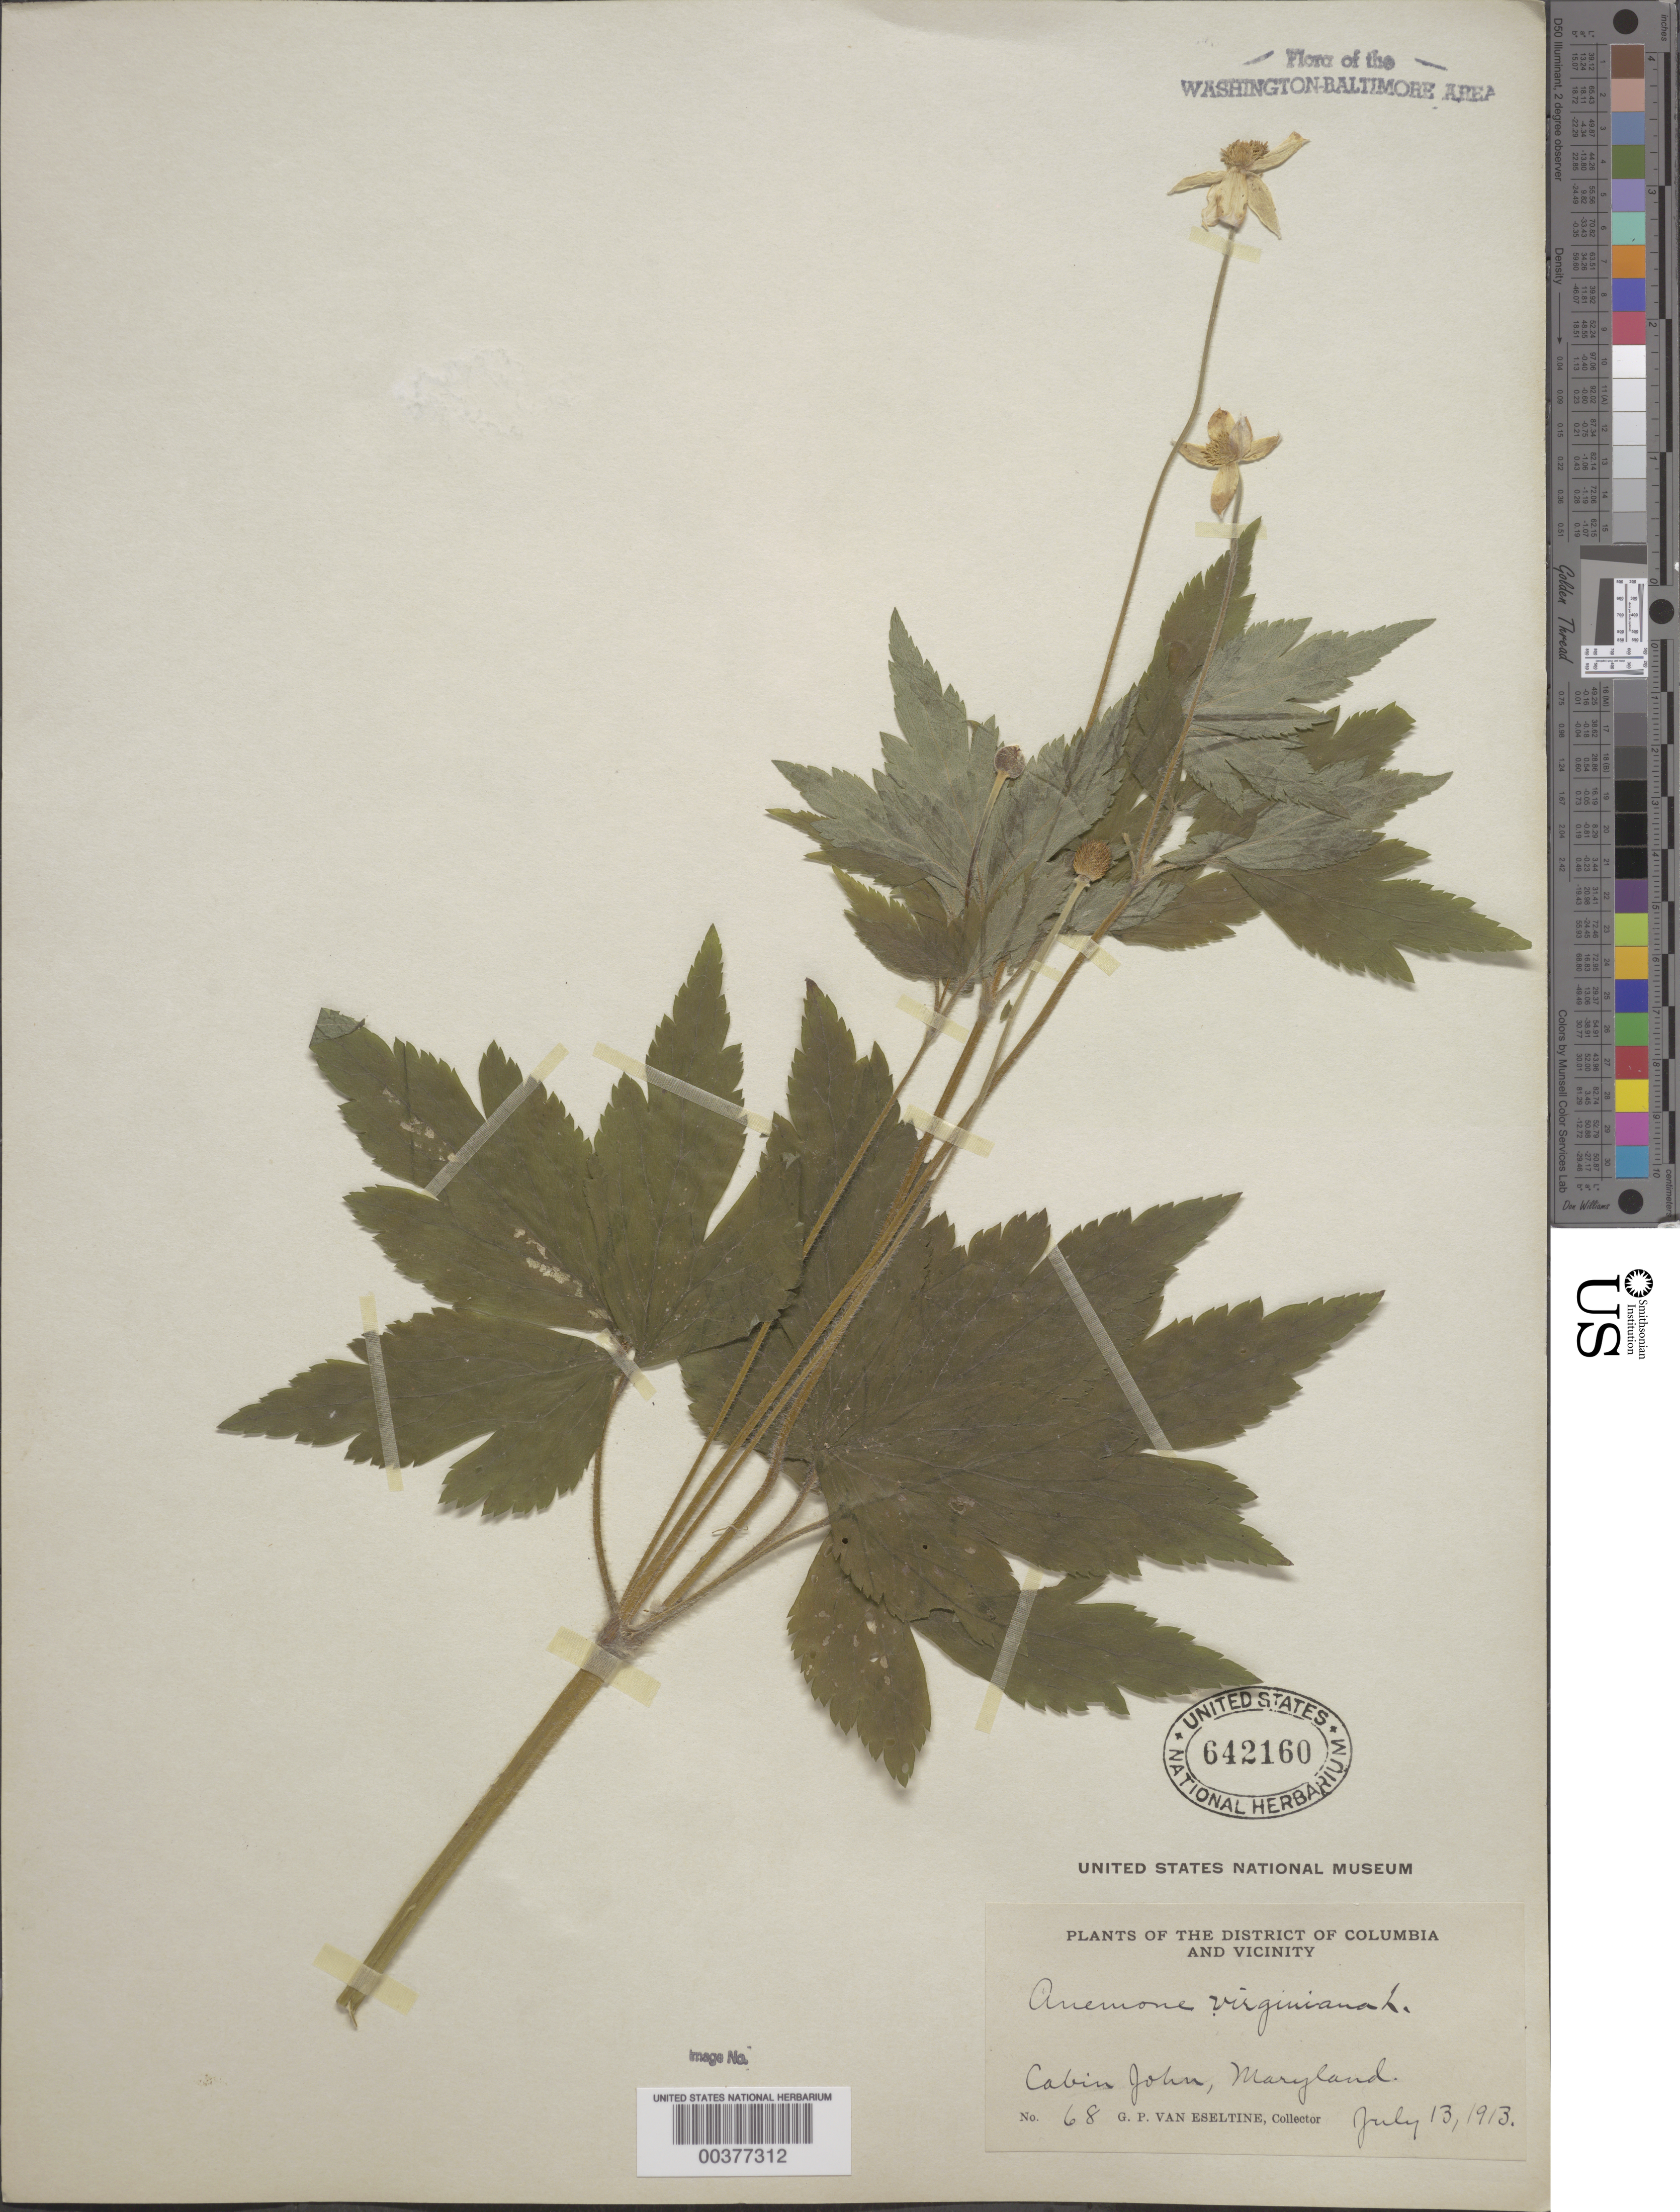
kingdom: Plantae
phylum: Tracheophyta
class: Magnoliopsida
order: Ranunculales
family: Ranunculaceae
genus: Anemone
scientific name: Anemone virginiana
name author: L.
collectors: G. P. Van Eseltine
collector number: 68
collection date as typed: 13 Jul 1913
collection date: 1913-07-13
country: United States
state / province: Maryland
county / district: Montgomery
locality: Cabin John C. & O. Canal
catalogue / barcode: US 642160